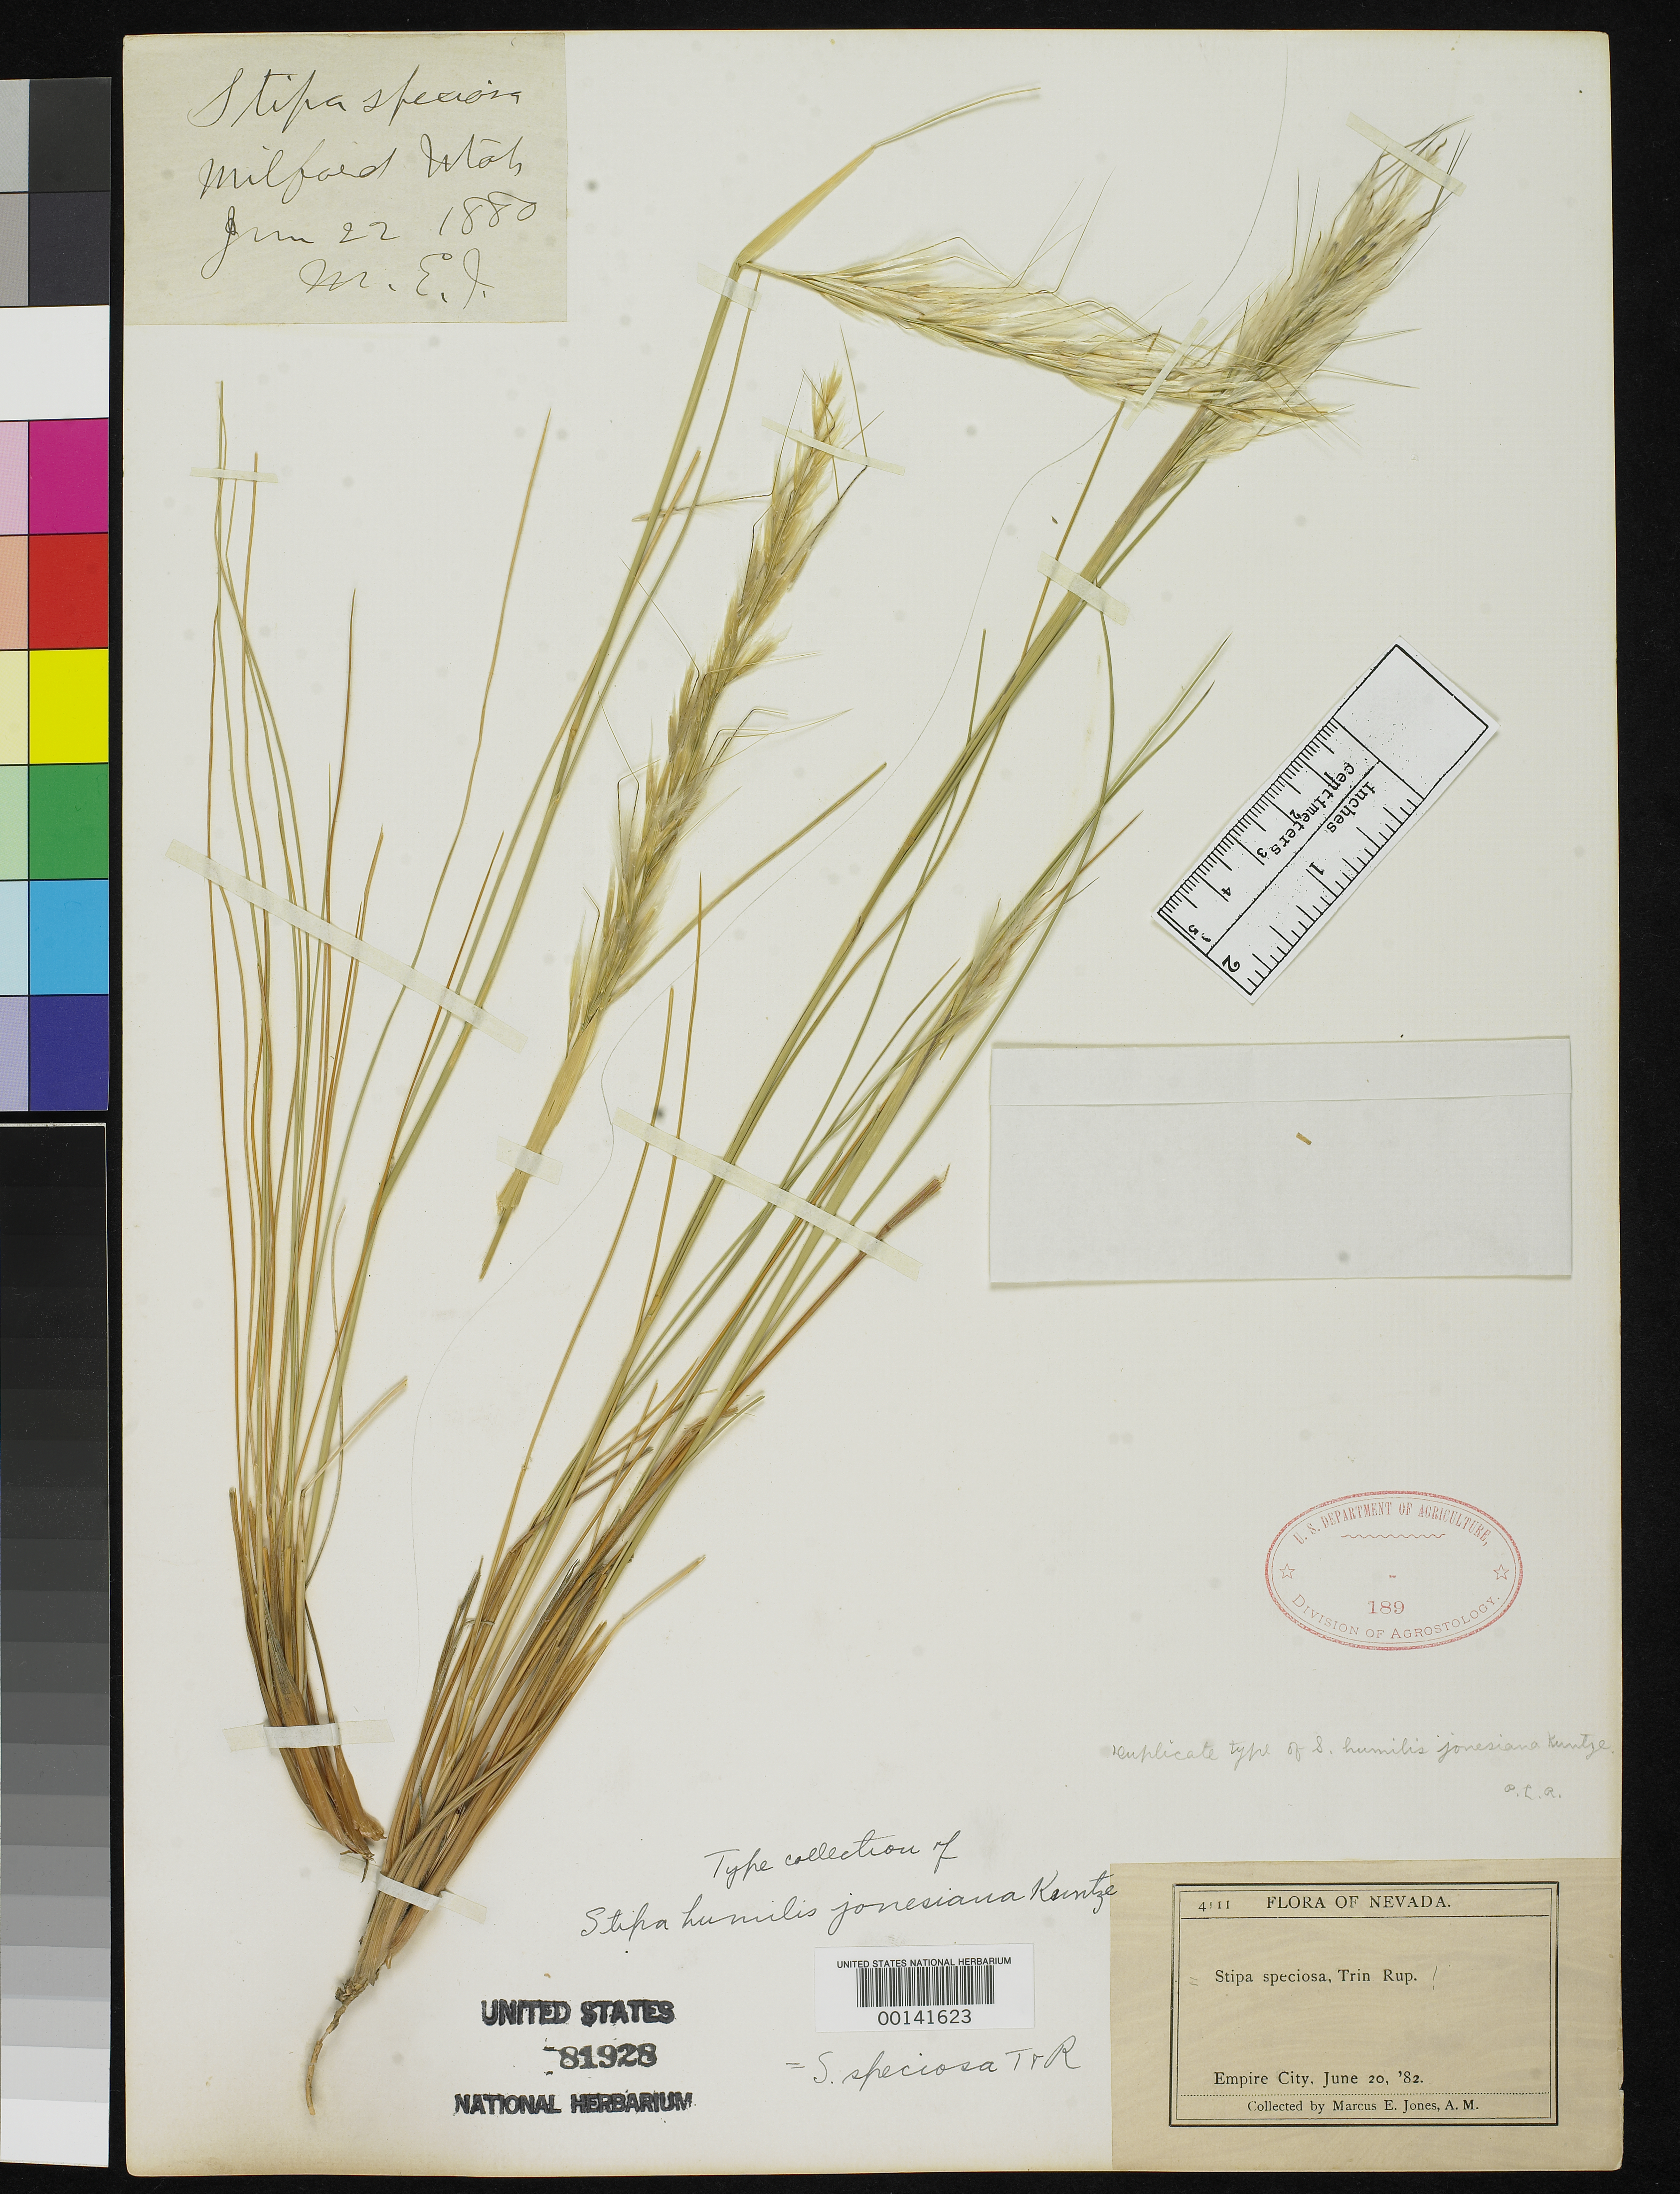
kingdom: Plantae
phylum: Tracheophyta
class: Liliopsida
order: Poales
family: Poaceae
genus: Stipa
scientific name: Stipa humilis var. jonesiana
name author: Kuntze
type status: Isotype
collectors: M. E. Jones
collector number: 4111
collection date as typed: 20 Jun 1882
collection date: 1882-06-20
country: United States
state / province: Nevada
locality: Empire City.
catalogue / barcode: US 81928